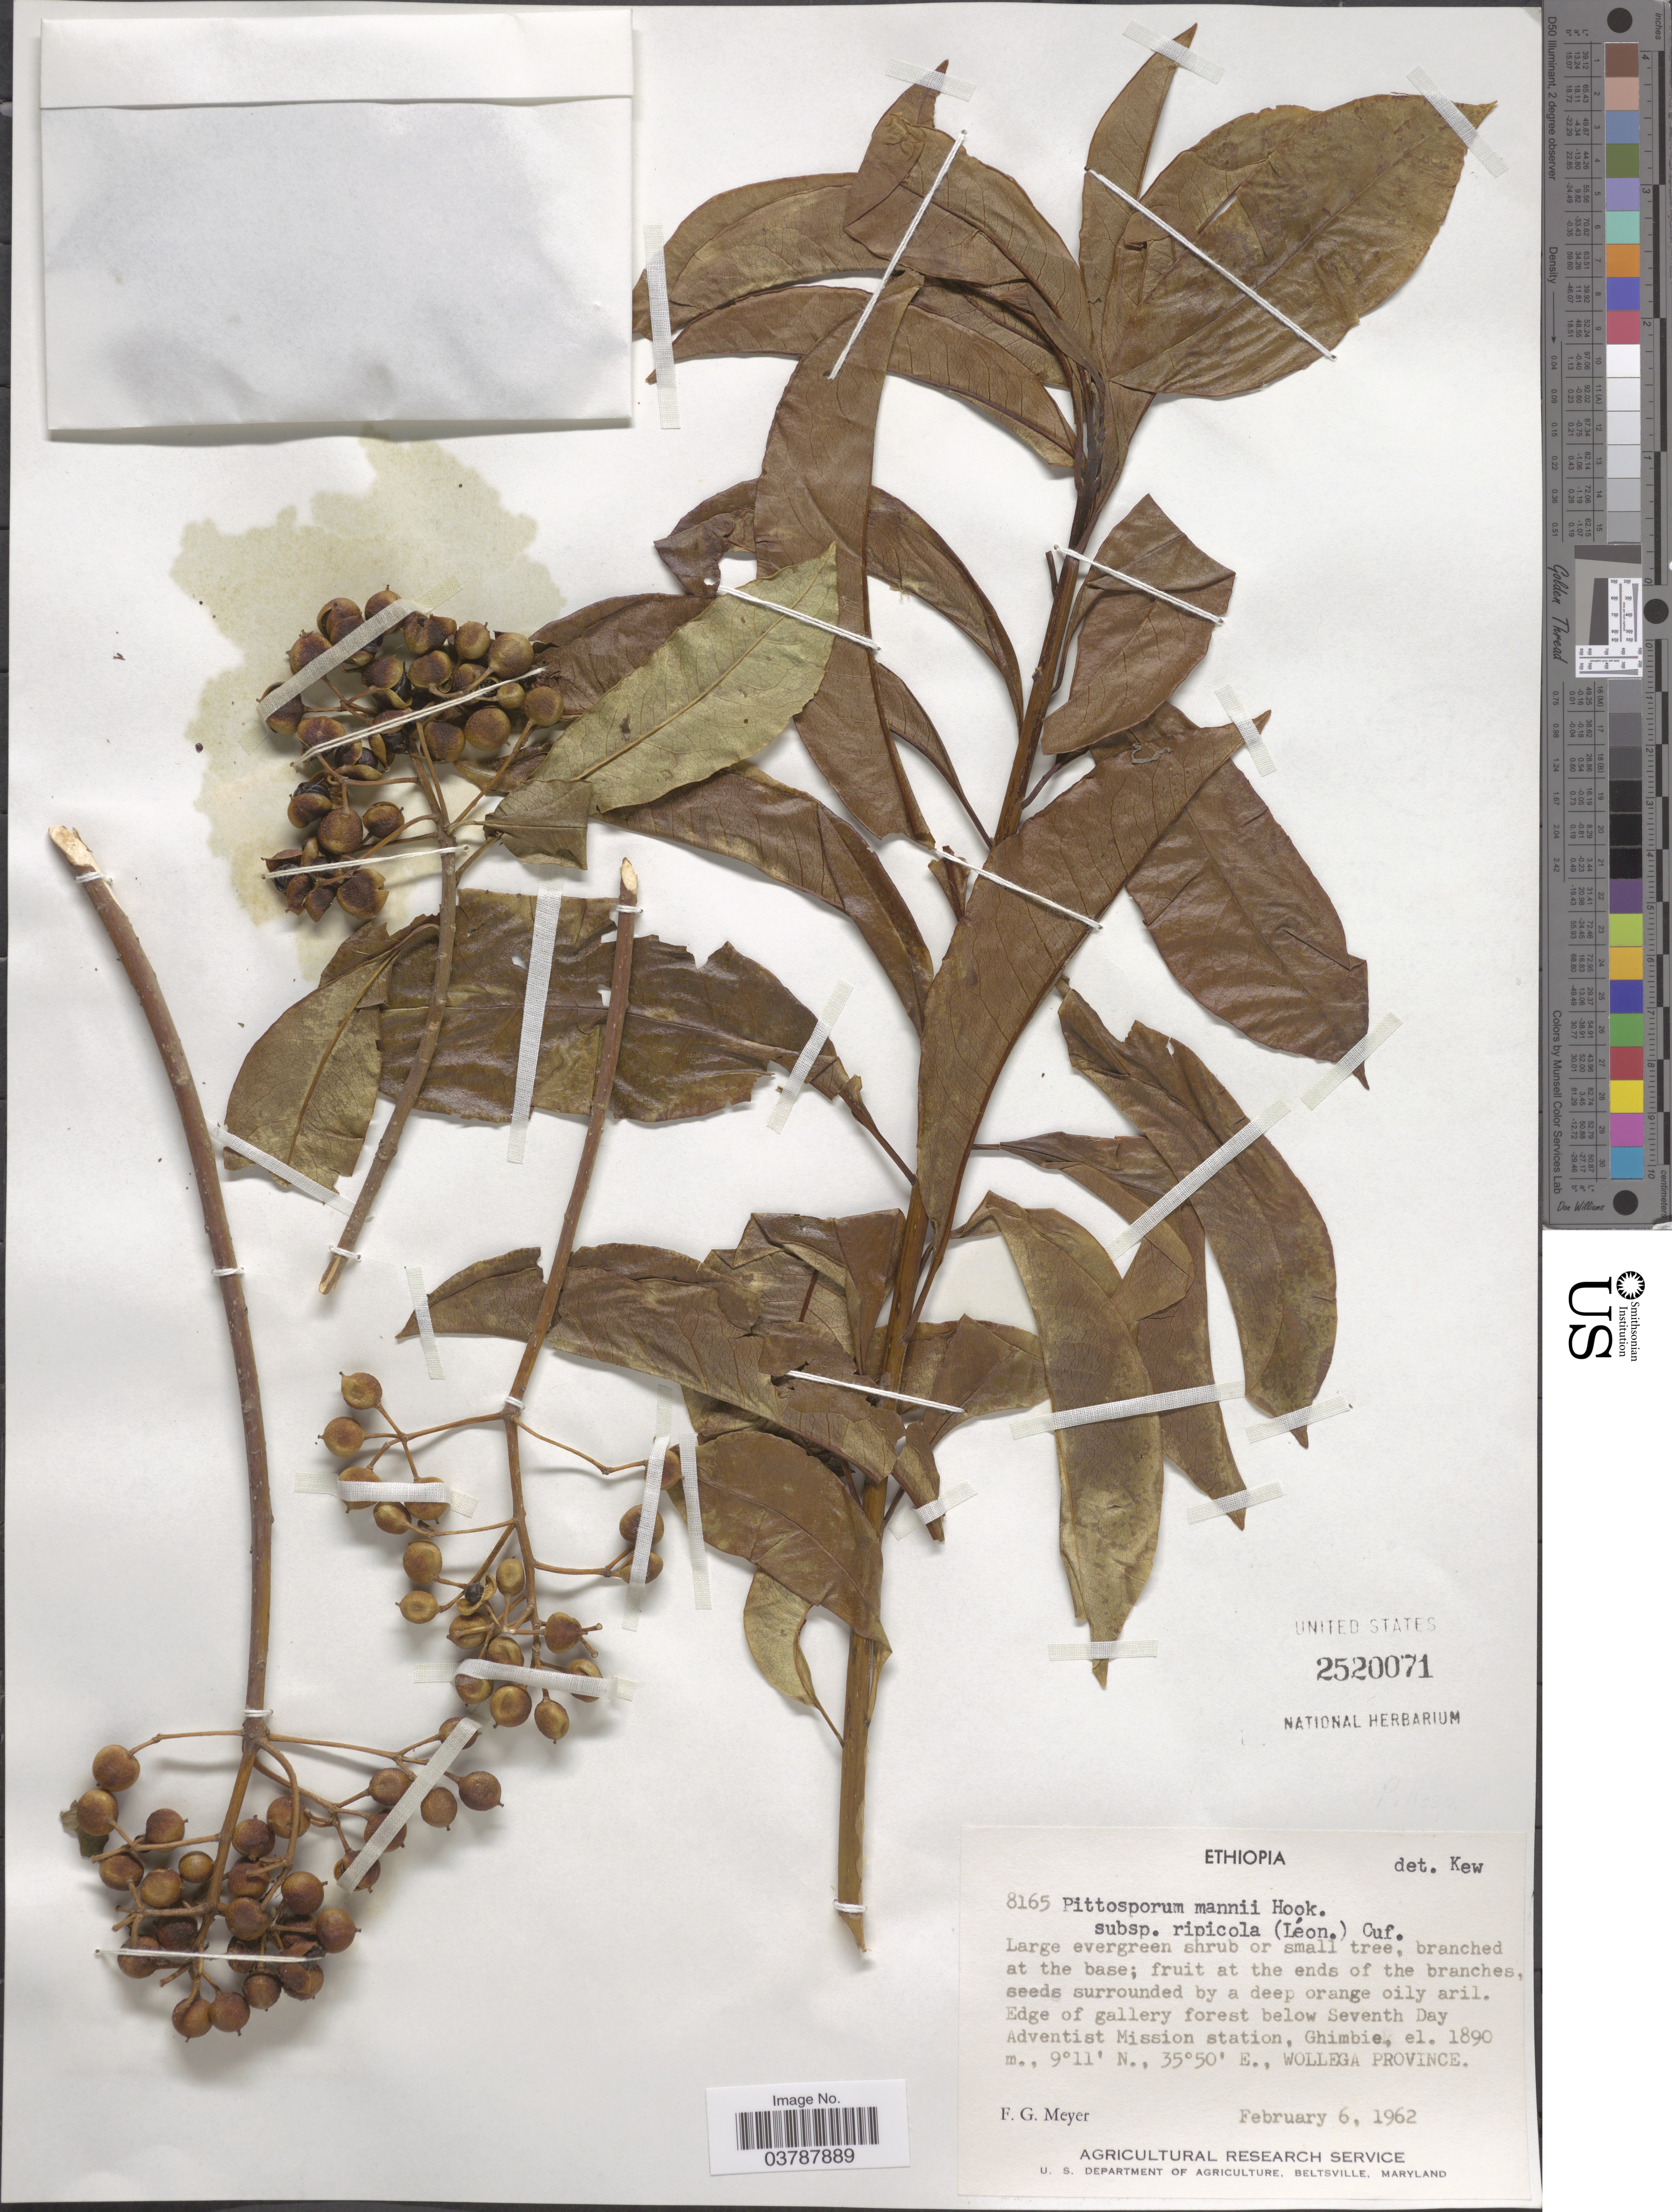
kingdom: Plantae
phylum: Tracheophyta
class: Magnoliopsida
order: Apiales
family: Pittosporaceae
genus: Pittosporum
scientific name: Pittosporum mannii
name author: Hook. f.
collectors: F. G. Meyer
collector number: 8165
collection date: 1962-02-06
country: Ethiopia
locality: Edge of gallery forest below Seventh Day Adventist Mission station, Ghimbie. Wollega Province.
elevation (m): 1890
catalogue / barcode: US 2520071